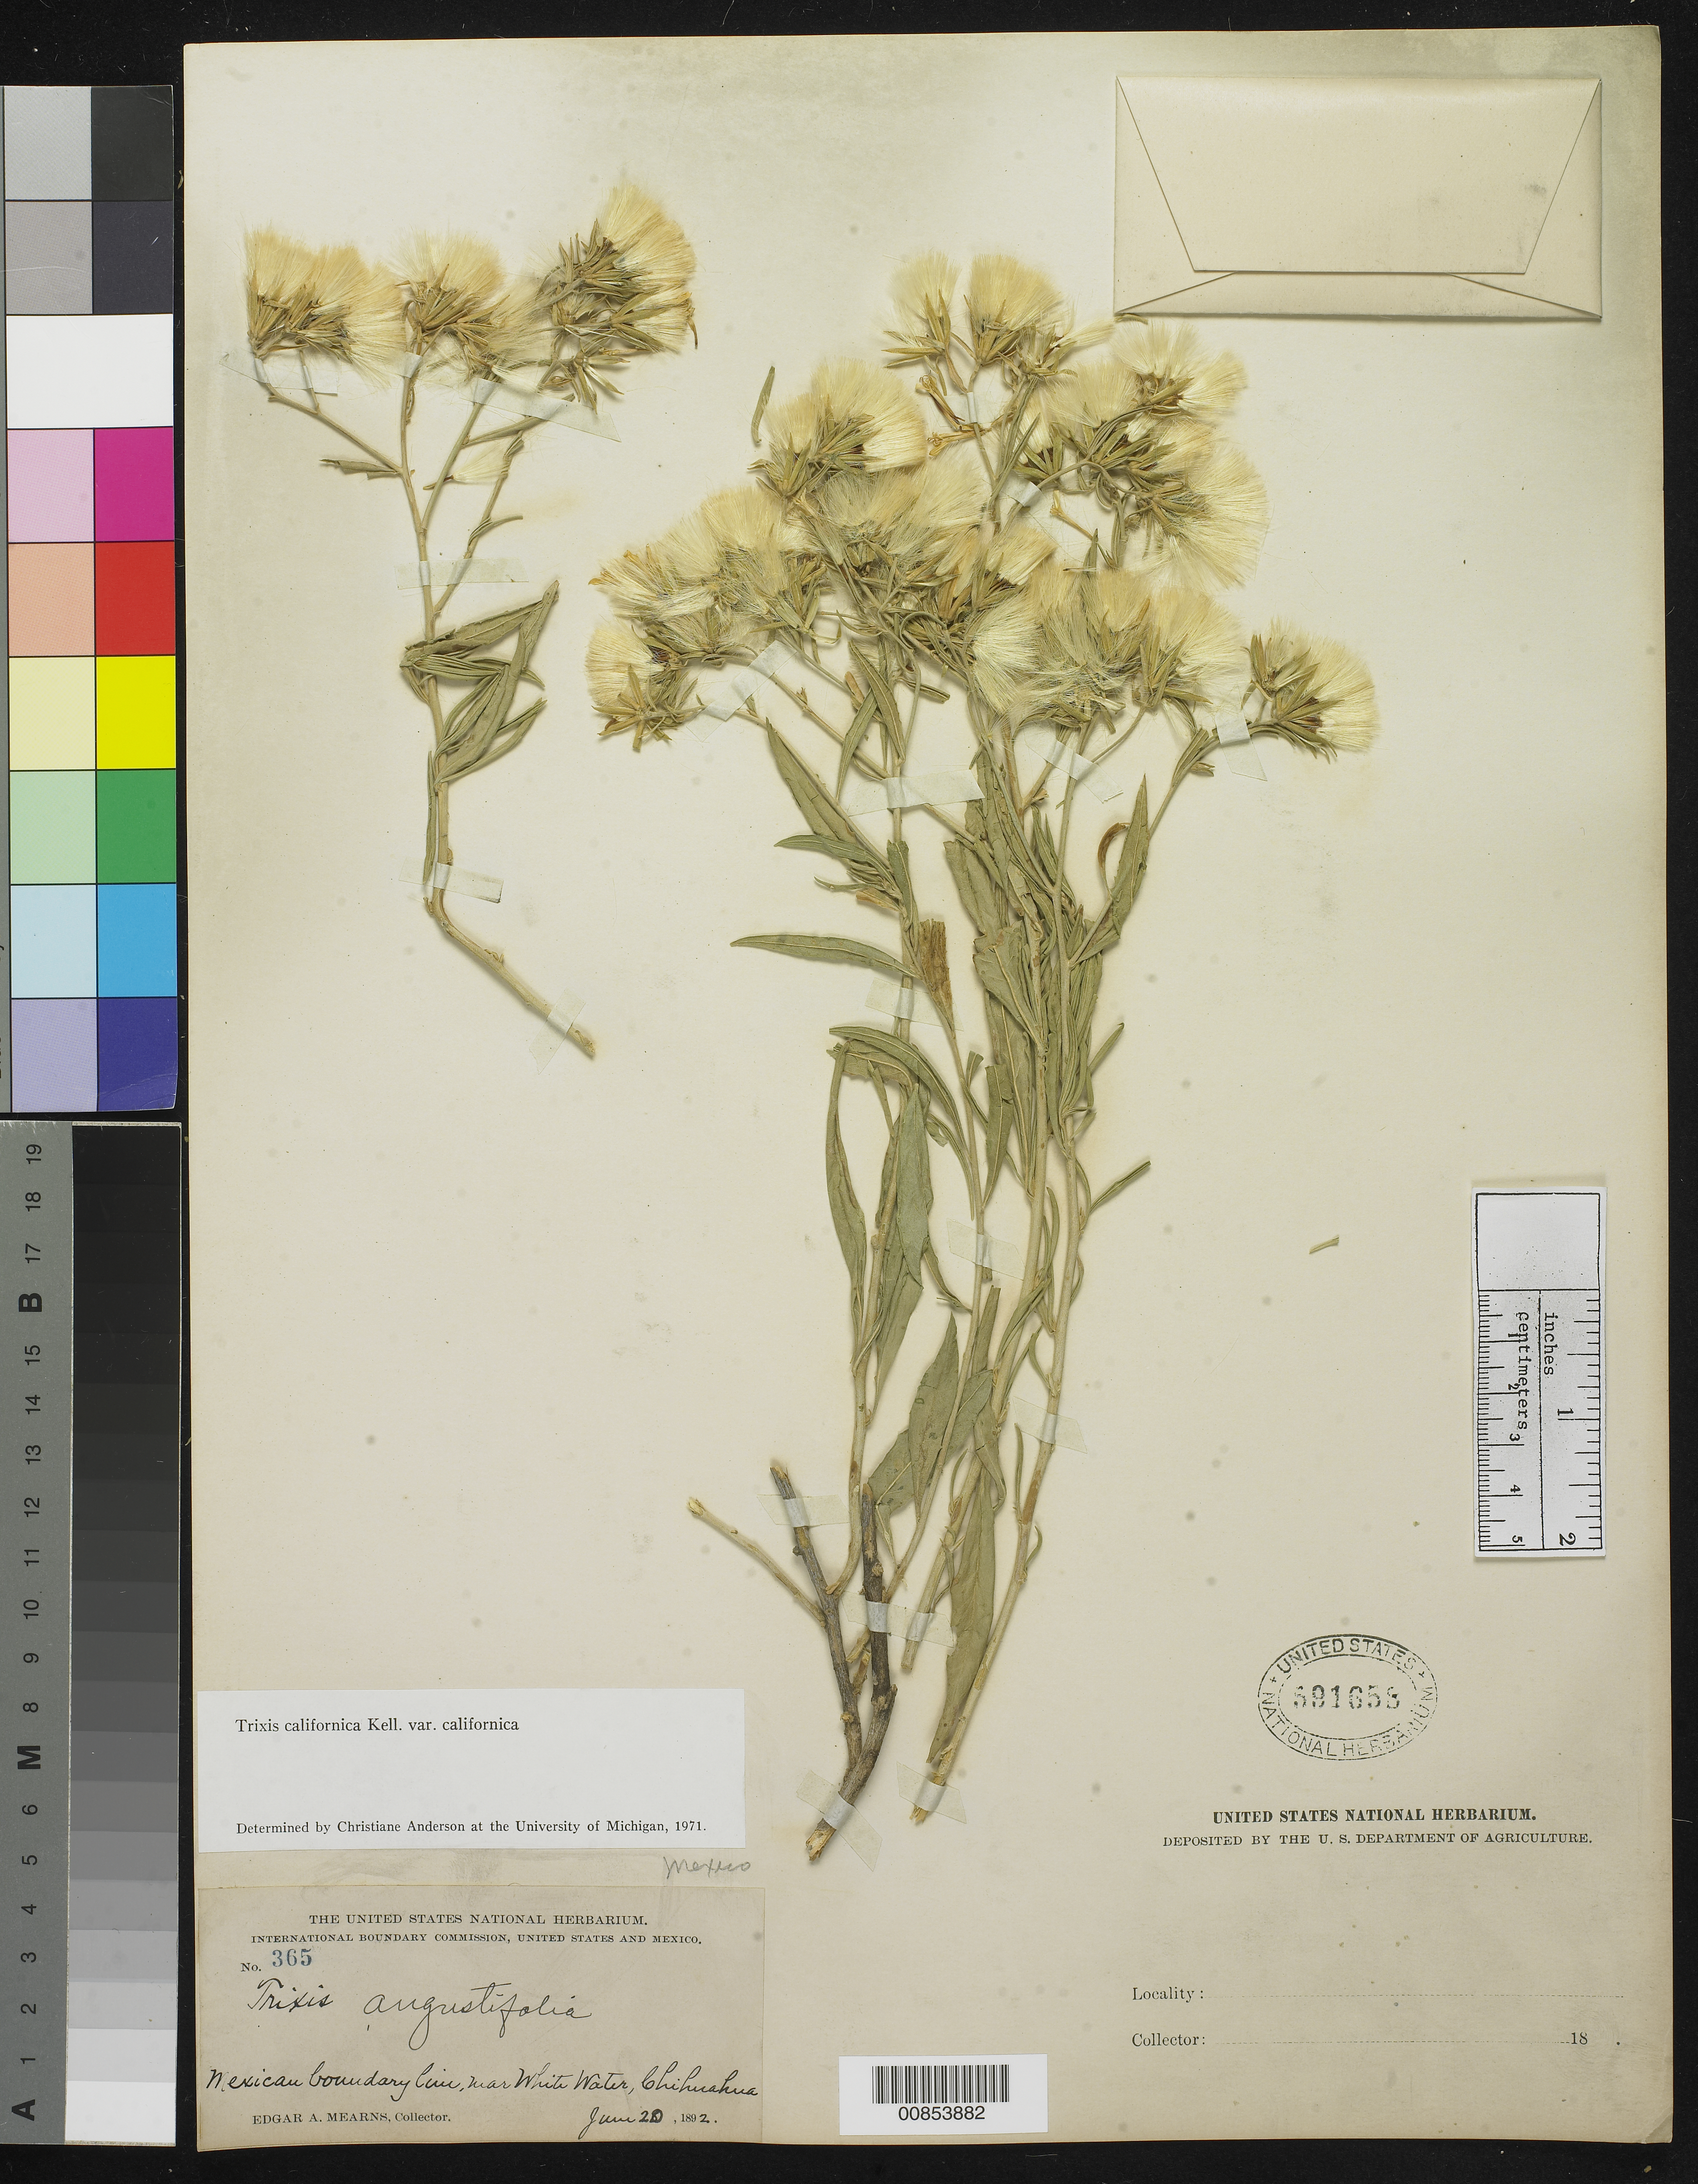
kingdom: Plantae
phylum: Tracheophyta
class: Magnoliopsida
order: Asterales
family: Asteraceae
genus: Trixis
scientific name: Trixis californica var. californica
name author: Kellogg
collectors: E. A. Mearns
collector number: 365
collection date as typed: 20 Jun 1892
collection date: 1892-06-20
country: Mexico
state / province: Chihuahua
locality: Mexican boundary line, near White Water, Chihuahua.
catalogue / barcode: US 591658